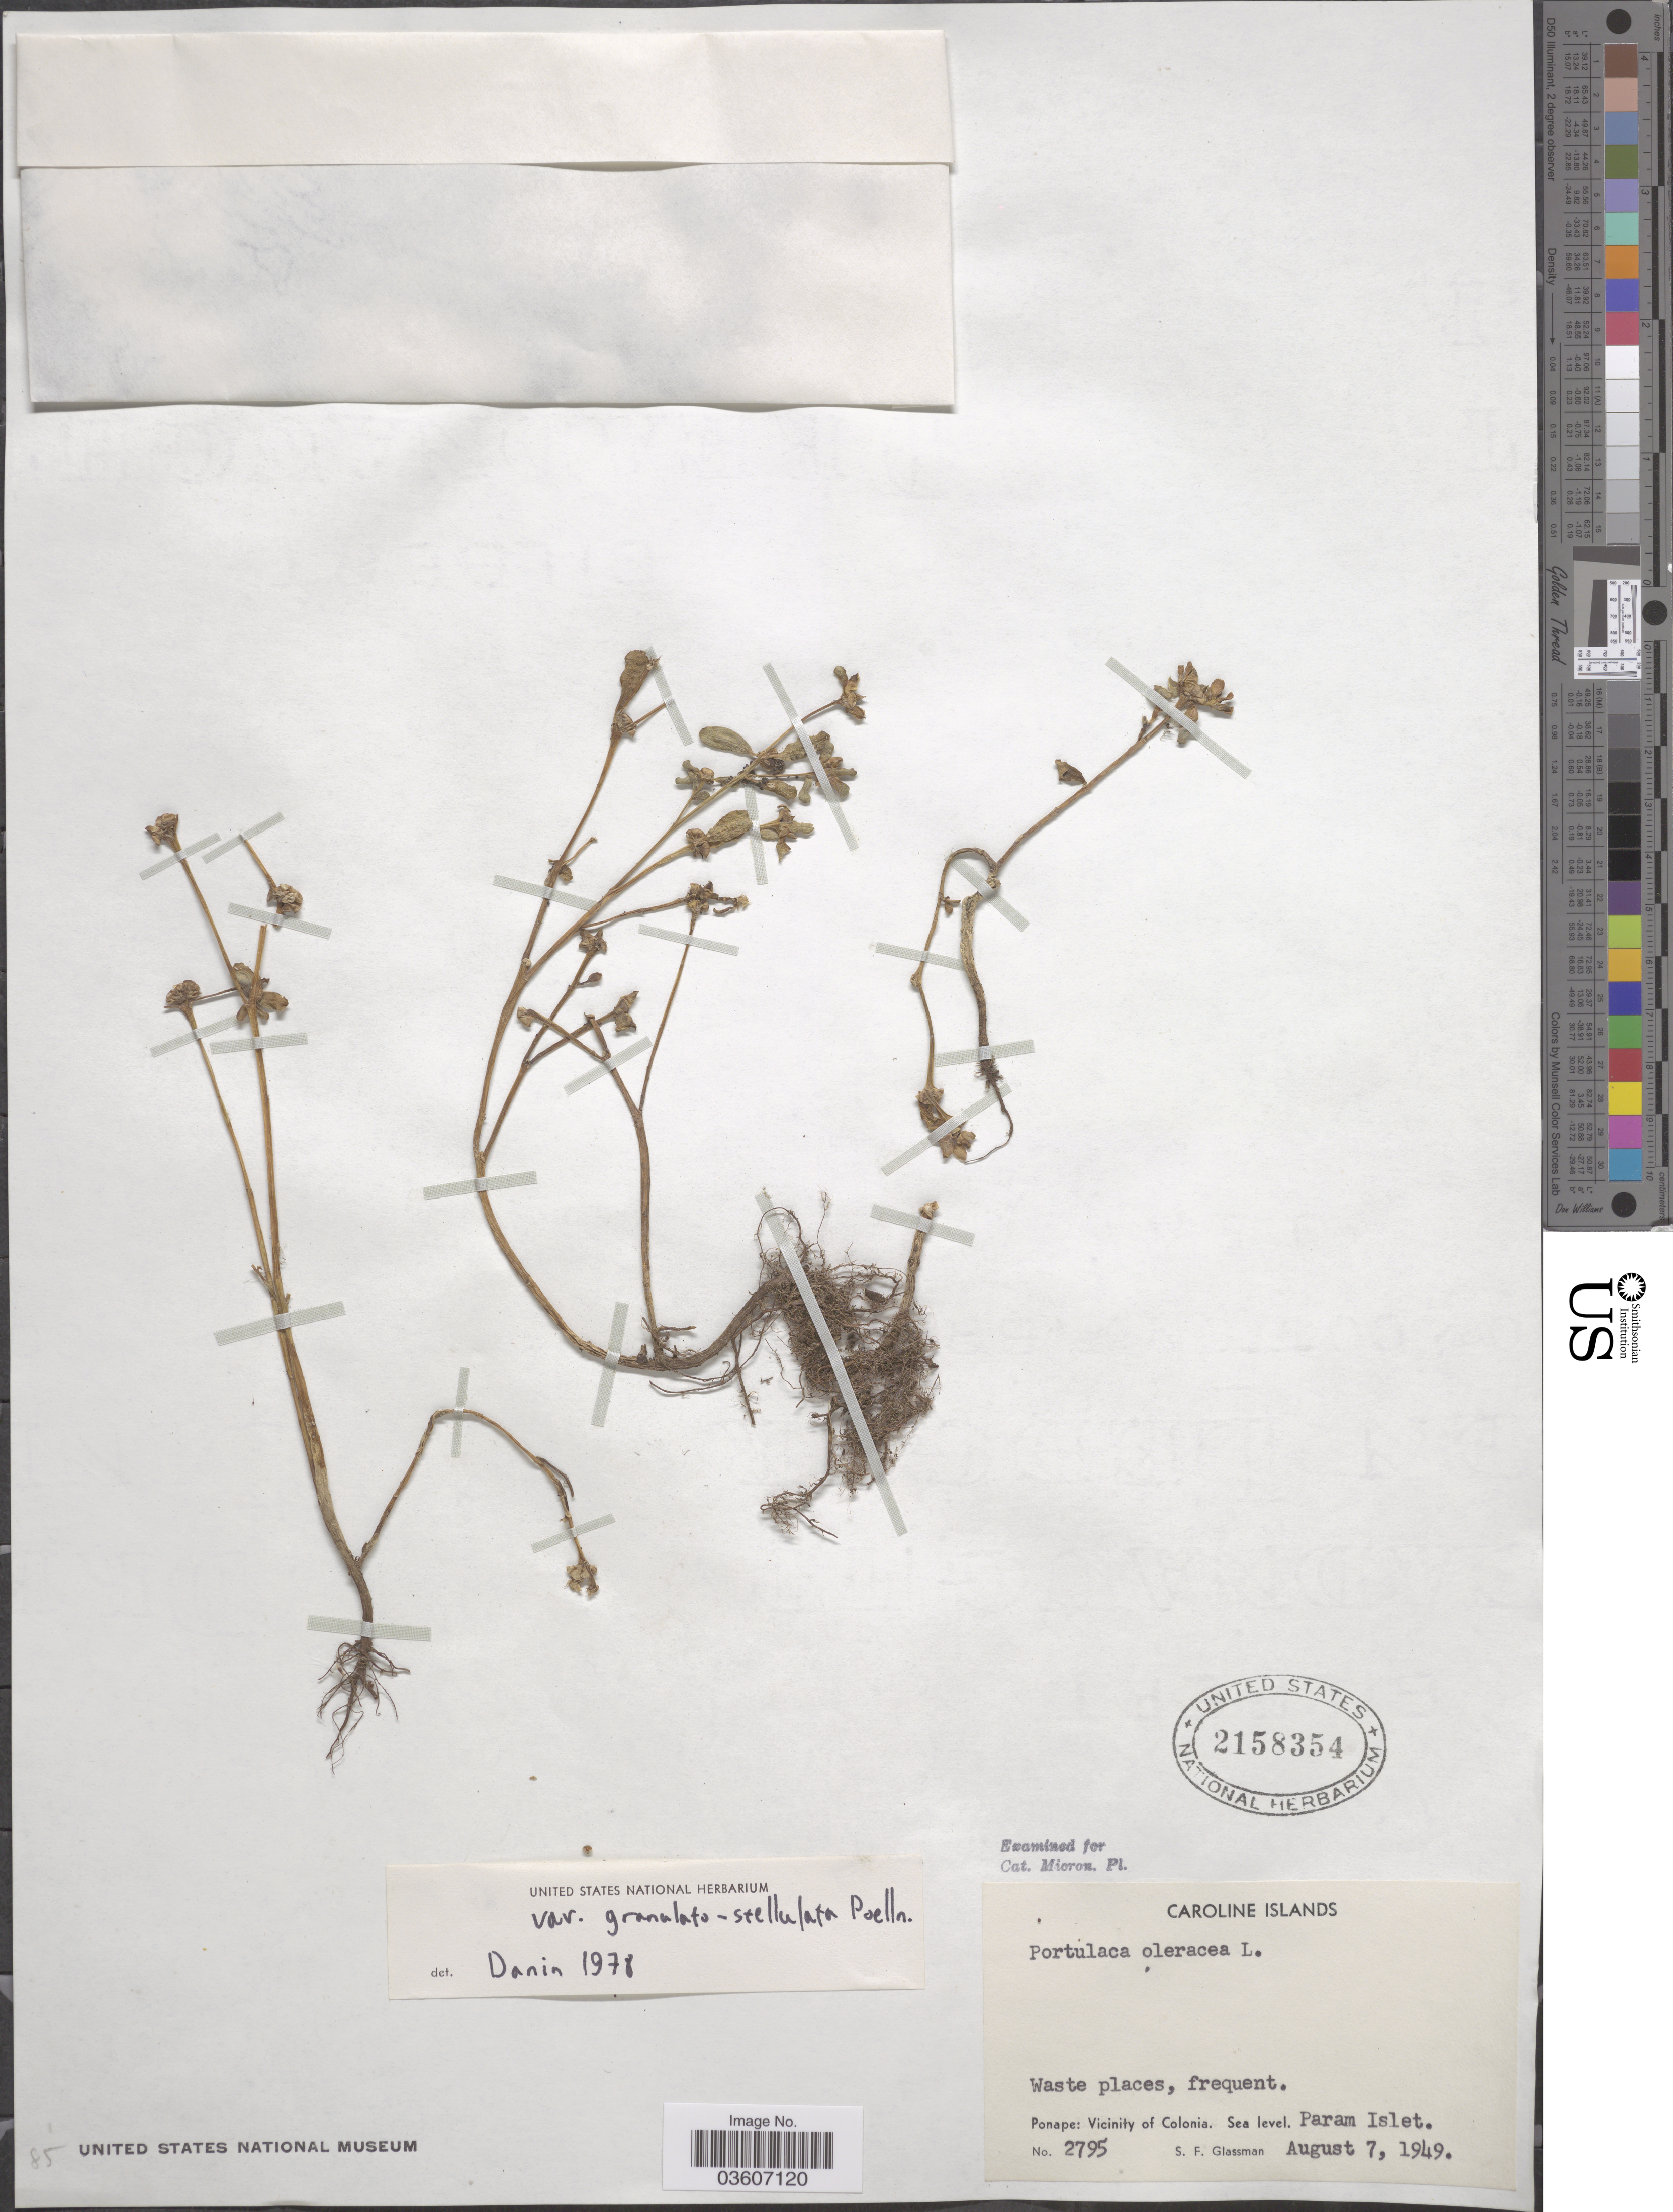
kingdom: Plantae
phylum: Tracheophyta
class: Magnoliopsida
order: Caryophyllales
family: Portulacaceae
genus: Portulaca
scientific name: Portulaca oleracea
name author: L.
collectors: S. F. Glassman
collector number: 2795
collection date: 1949-08-07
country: Micronesia, Federated States of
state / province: Pohnpei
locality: Caroline Islands. Ponape: Vicinity of Colonia. Param Islet.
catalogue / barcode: US 2158354